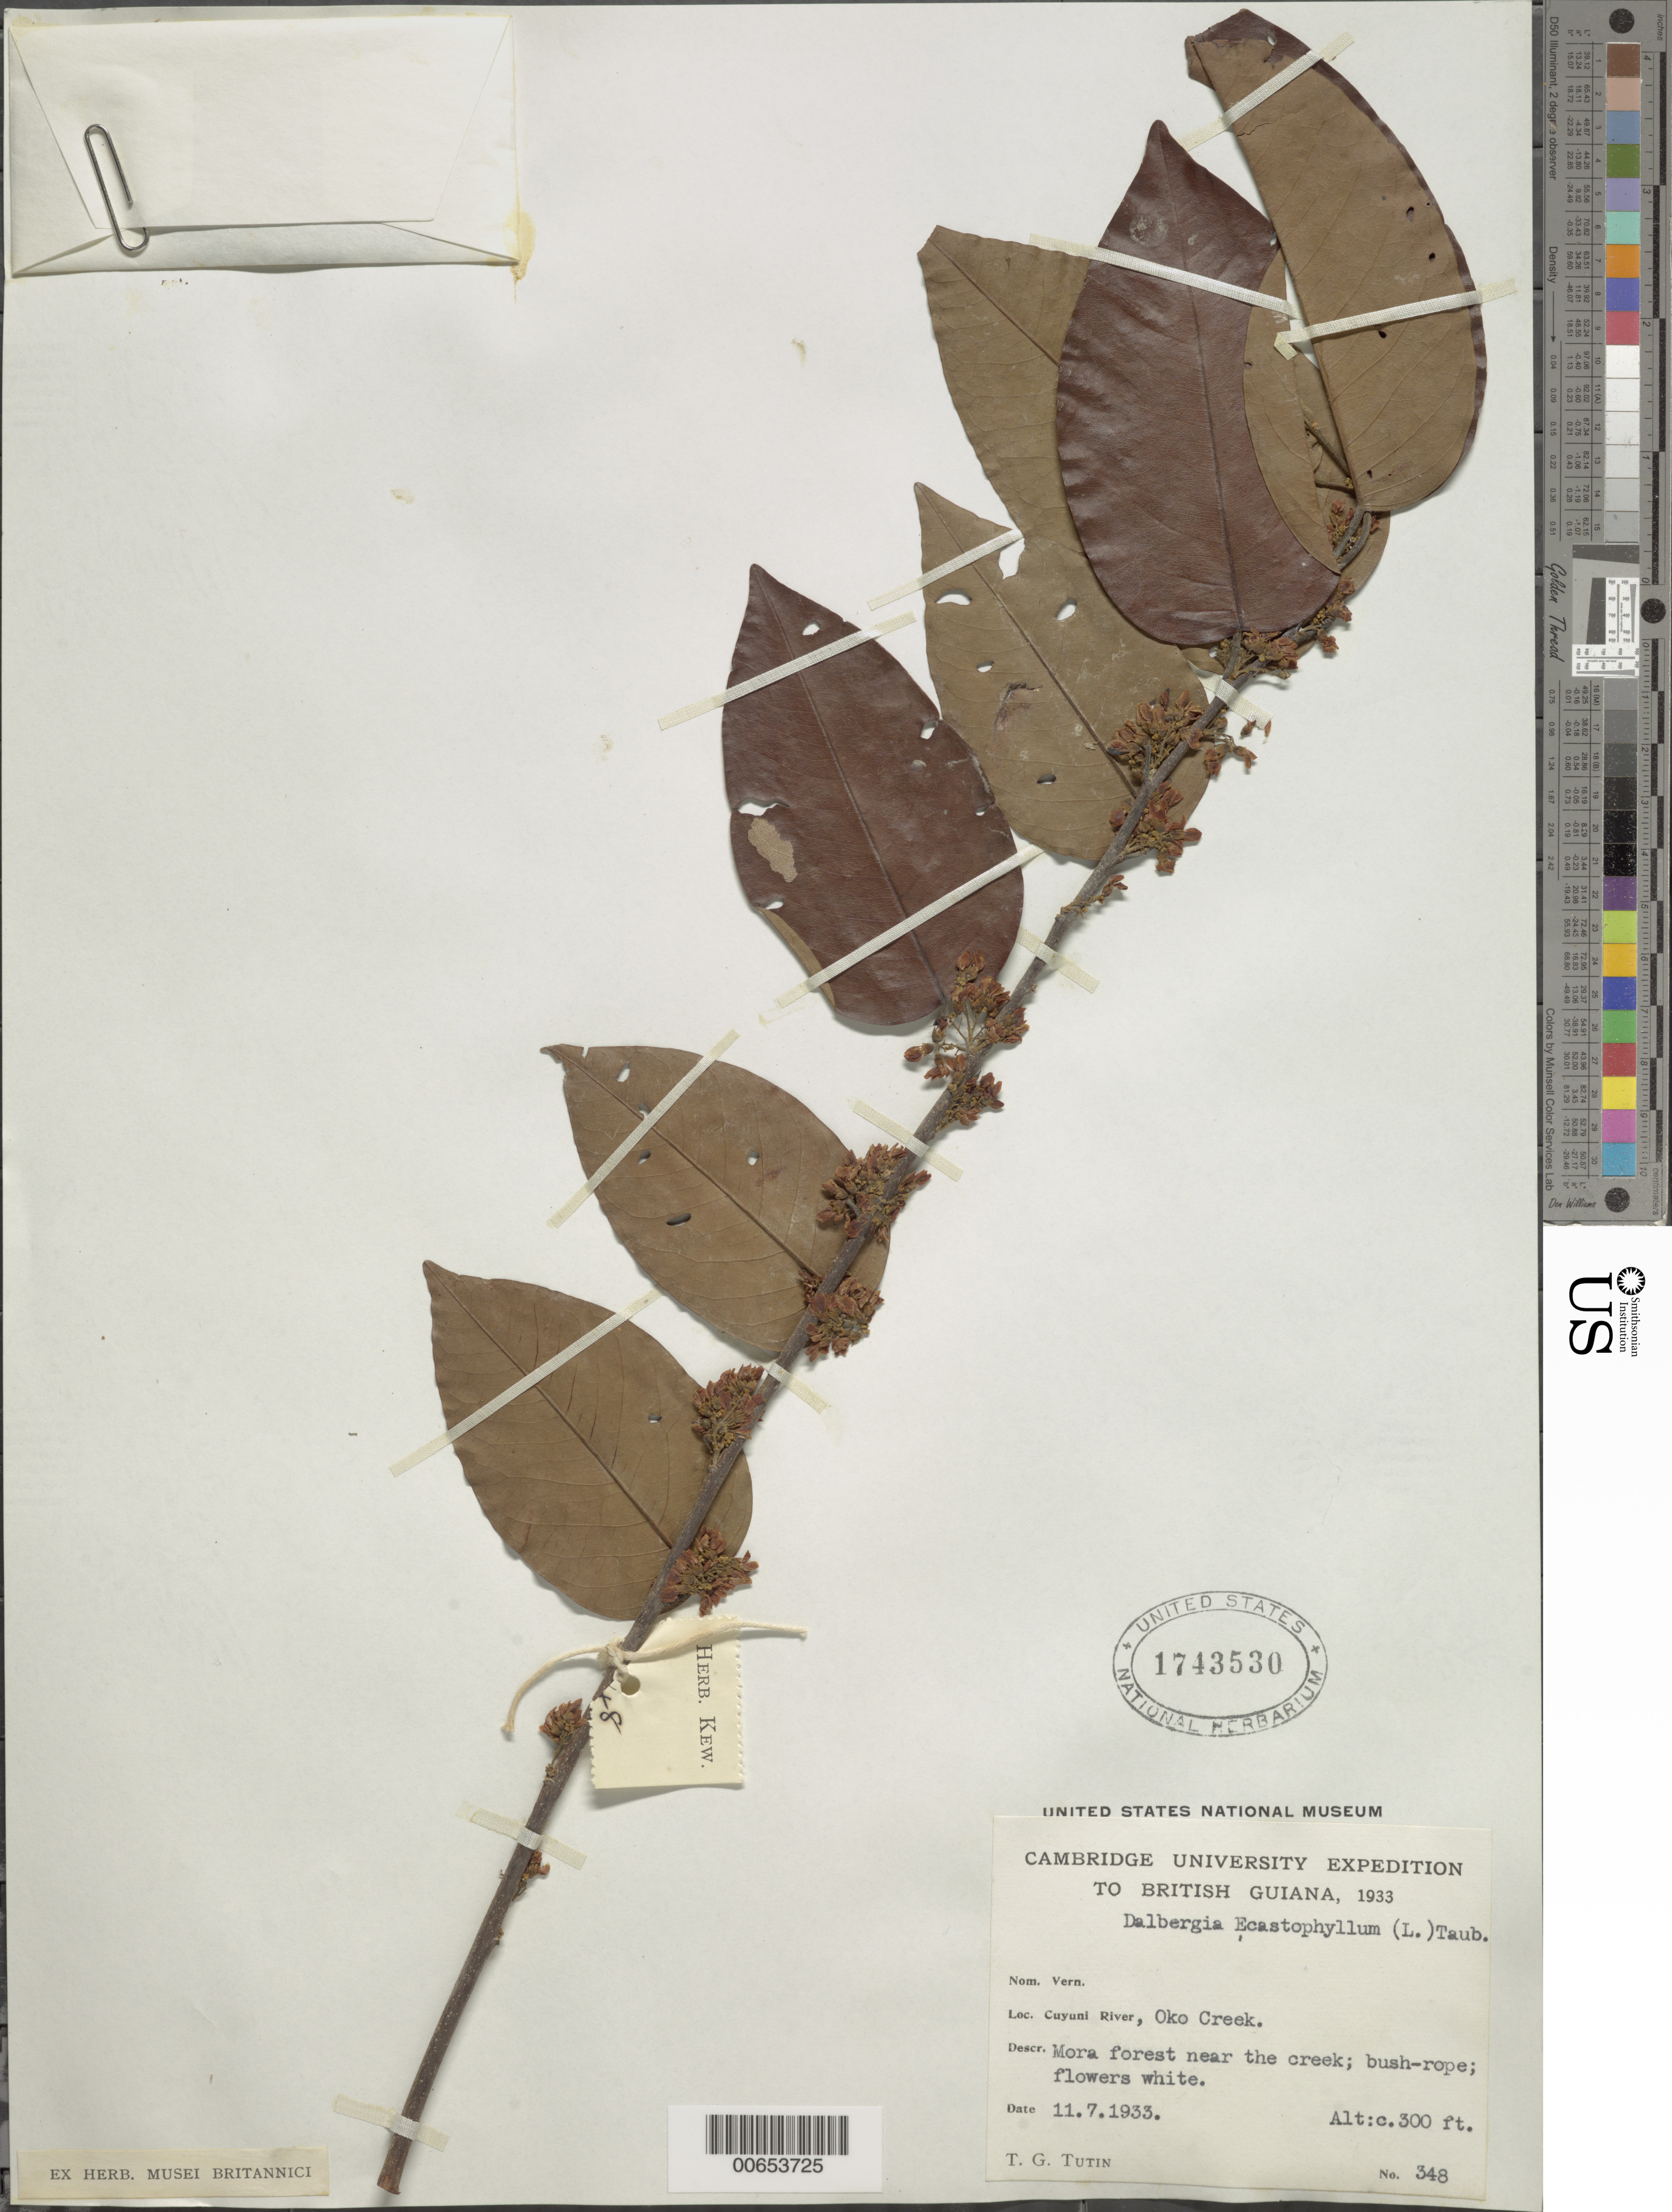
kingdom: Plantae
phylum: Tracheophyta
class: Magnoliopsida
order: Fabales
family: Fabaceae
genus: Dalbergia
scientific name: Dalbergia ecastaphyllum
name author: (L.) Taub.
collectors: T. G. Tutin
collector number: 348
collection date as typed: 11-Jul-33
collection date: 1933-07-11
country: Guyana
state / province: Cuyuni-Mazaruni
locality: Oko Creek, Cuyuni R.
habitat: Mora forest near creek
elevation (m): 91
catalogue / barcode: US 1743530